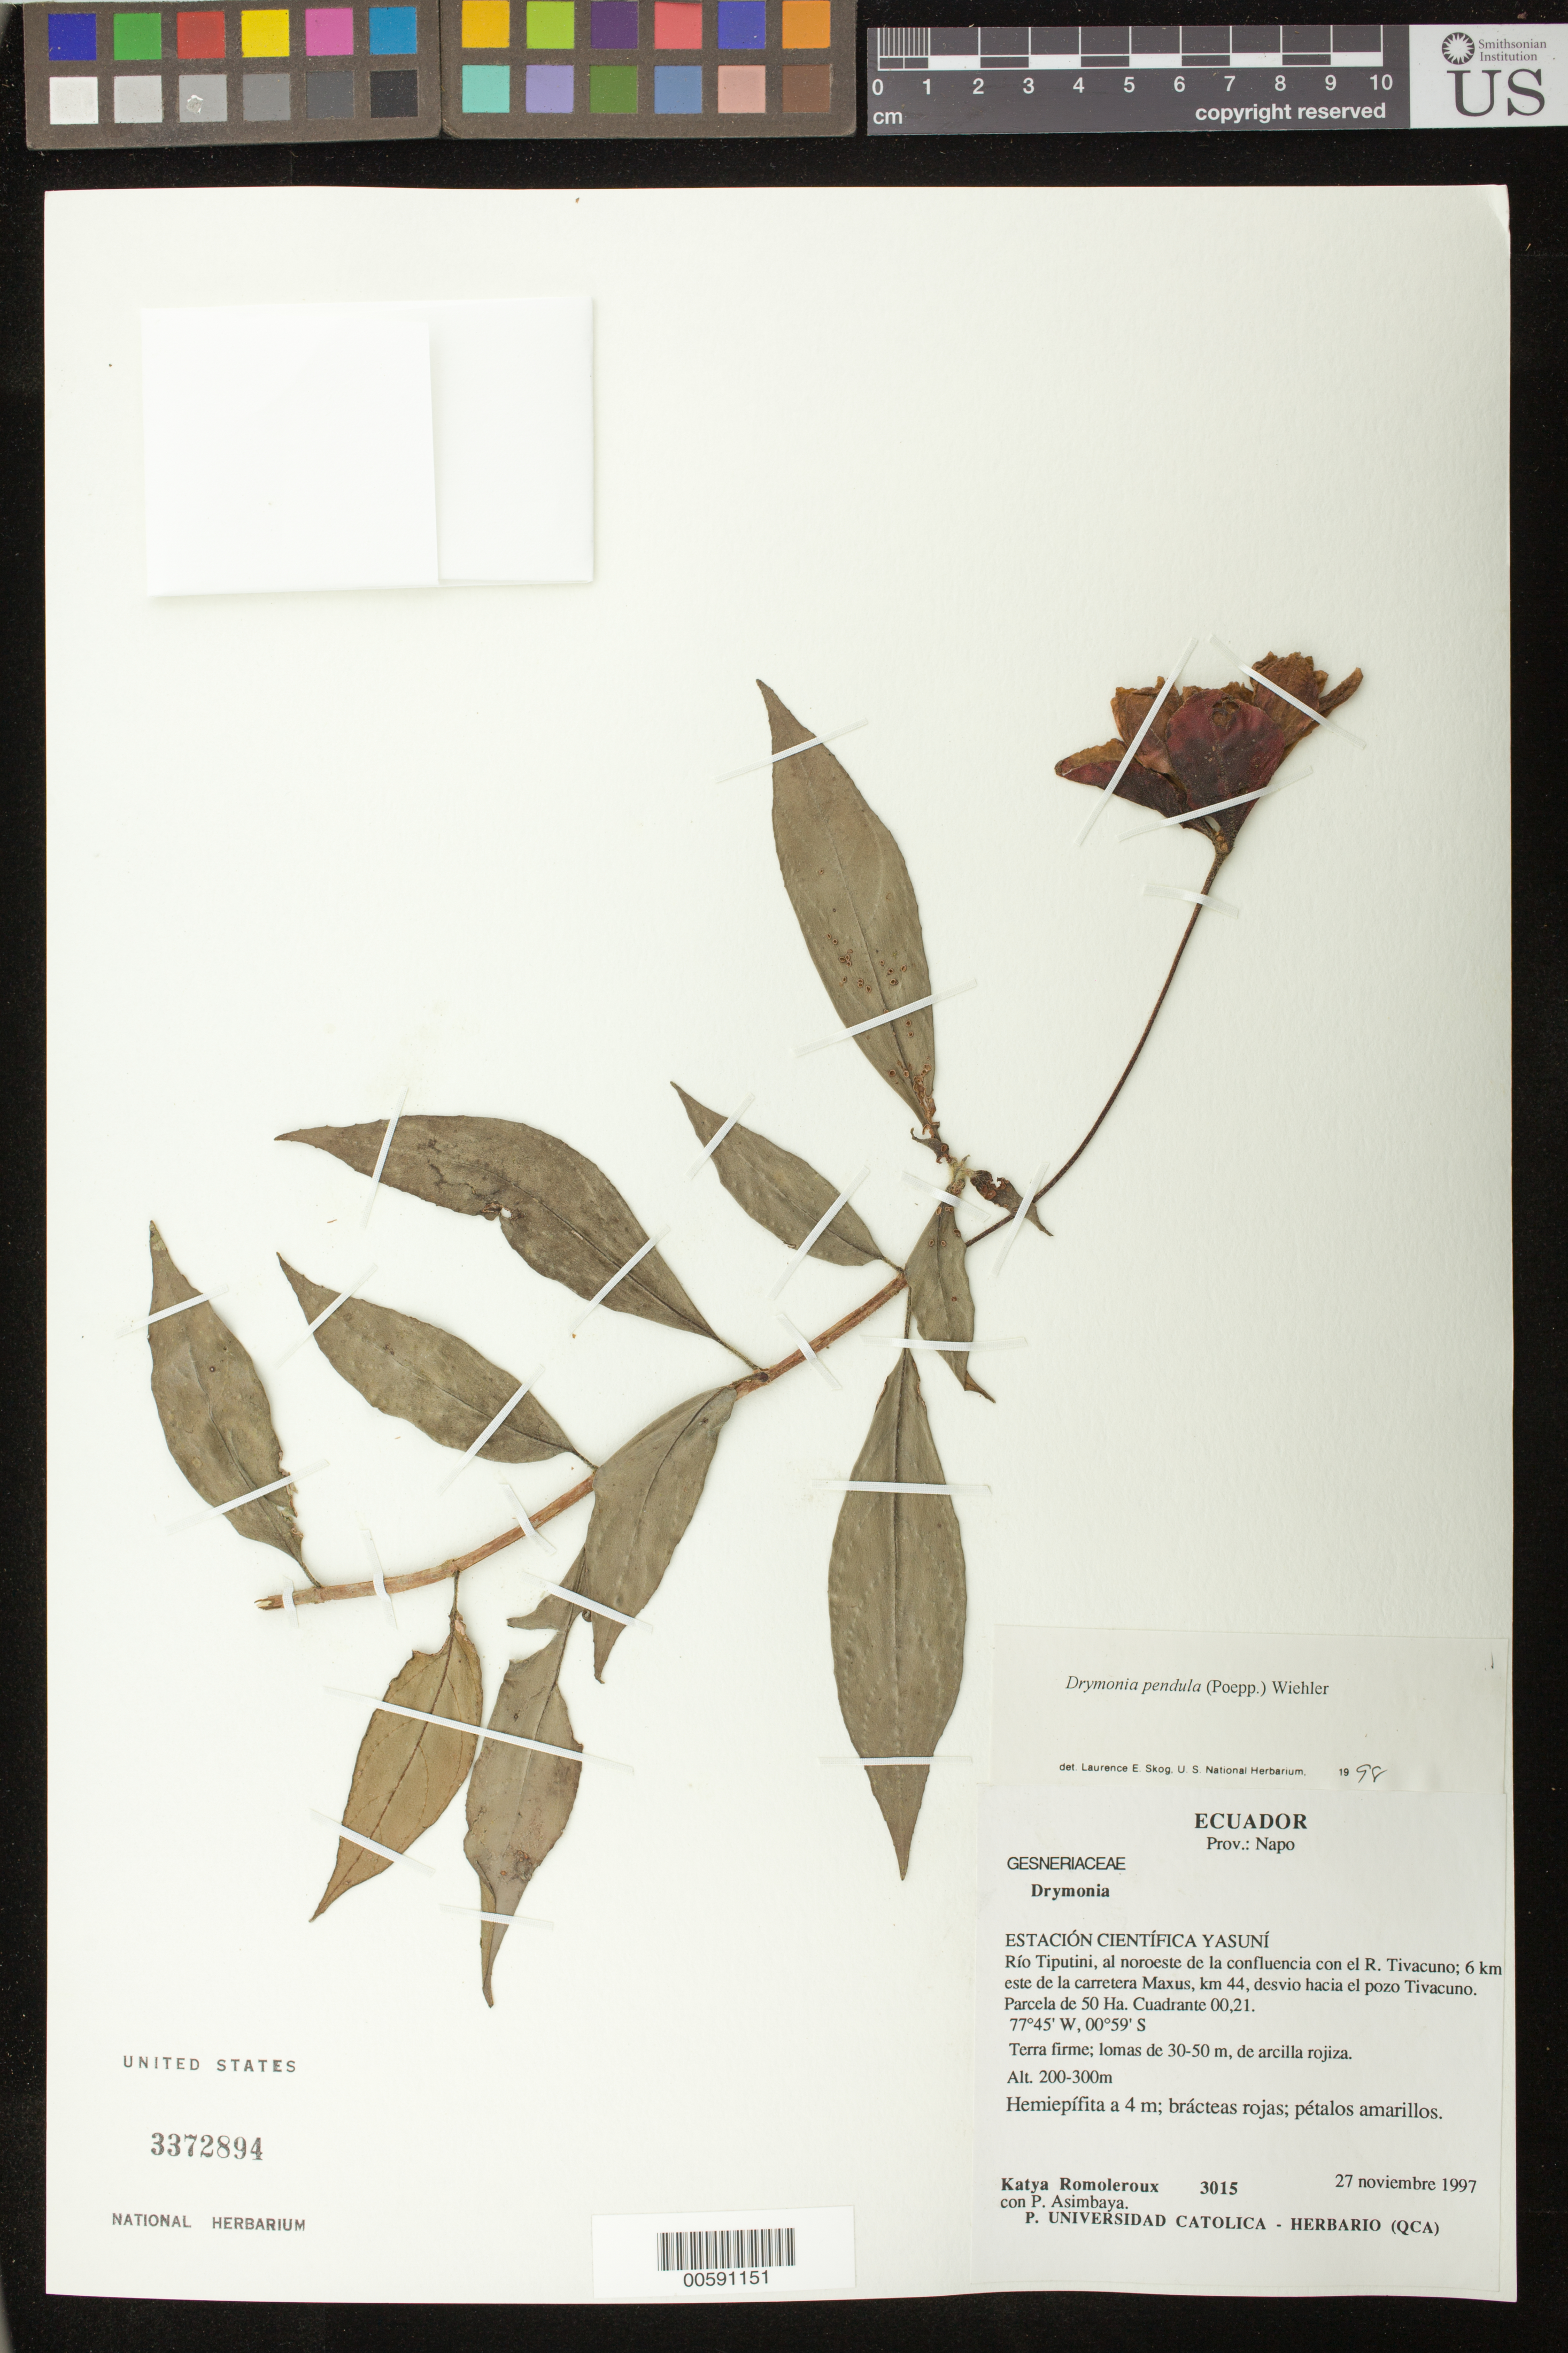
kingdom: Plantae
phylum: Tracheophyta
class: Magnoliopsida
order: Lamiales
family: Gesneriaceae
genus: Drymonia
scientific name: Drymonia pendula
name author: (Poepp.) Wiehler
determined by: Skog, Laurence E.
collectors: K. Romoleroux & P. Asimbaya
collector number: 3015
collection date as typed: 27 Nov 1997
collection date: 1997-11-27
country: Ecuador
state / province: Napo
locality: Estación Científica Yasuní; Río Tiputini, al noroeste de la confluencia con el R. Tivacuno; 6 km este de la carretera Maxus, km 44, desvio hacia el pozo Tivacuno; Parcela de 50 Ha., Cuadrante 00.21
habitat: Terra firme; lomas de 30-50 m, de arcilla rojiza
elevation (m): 200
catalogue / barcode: US 3372894